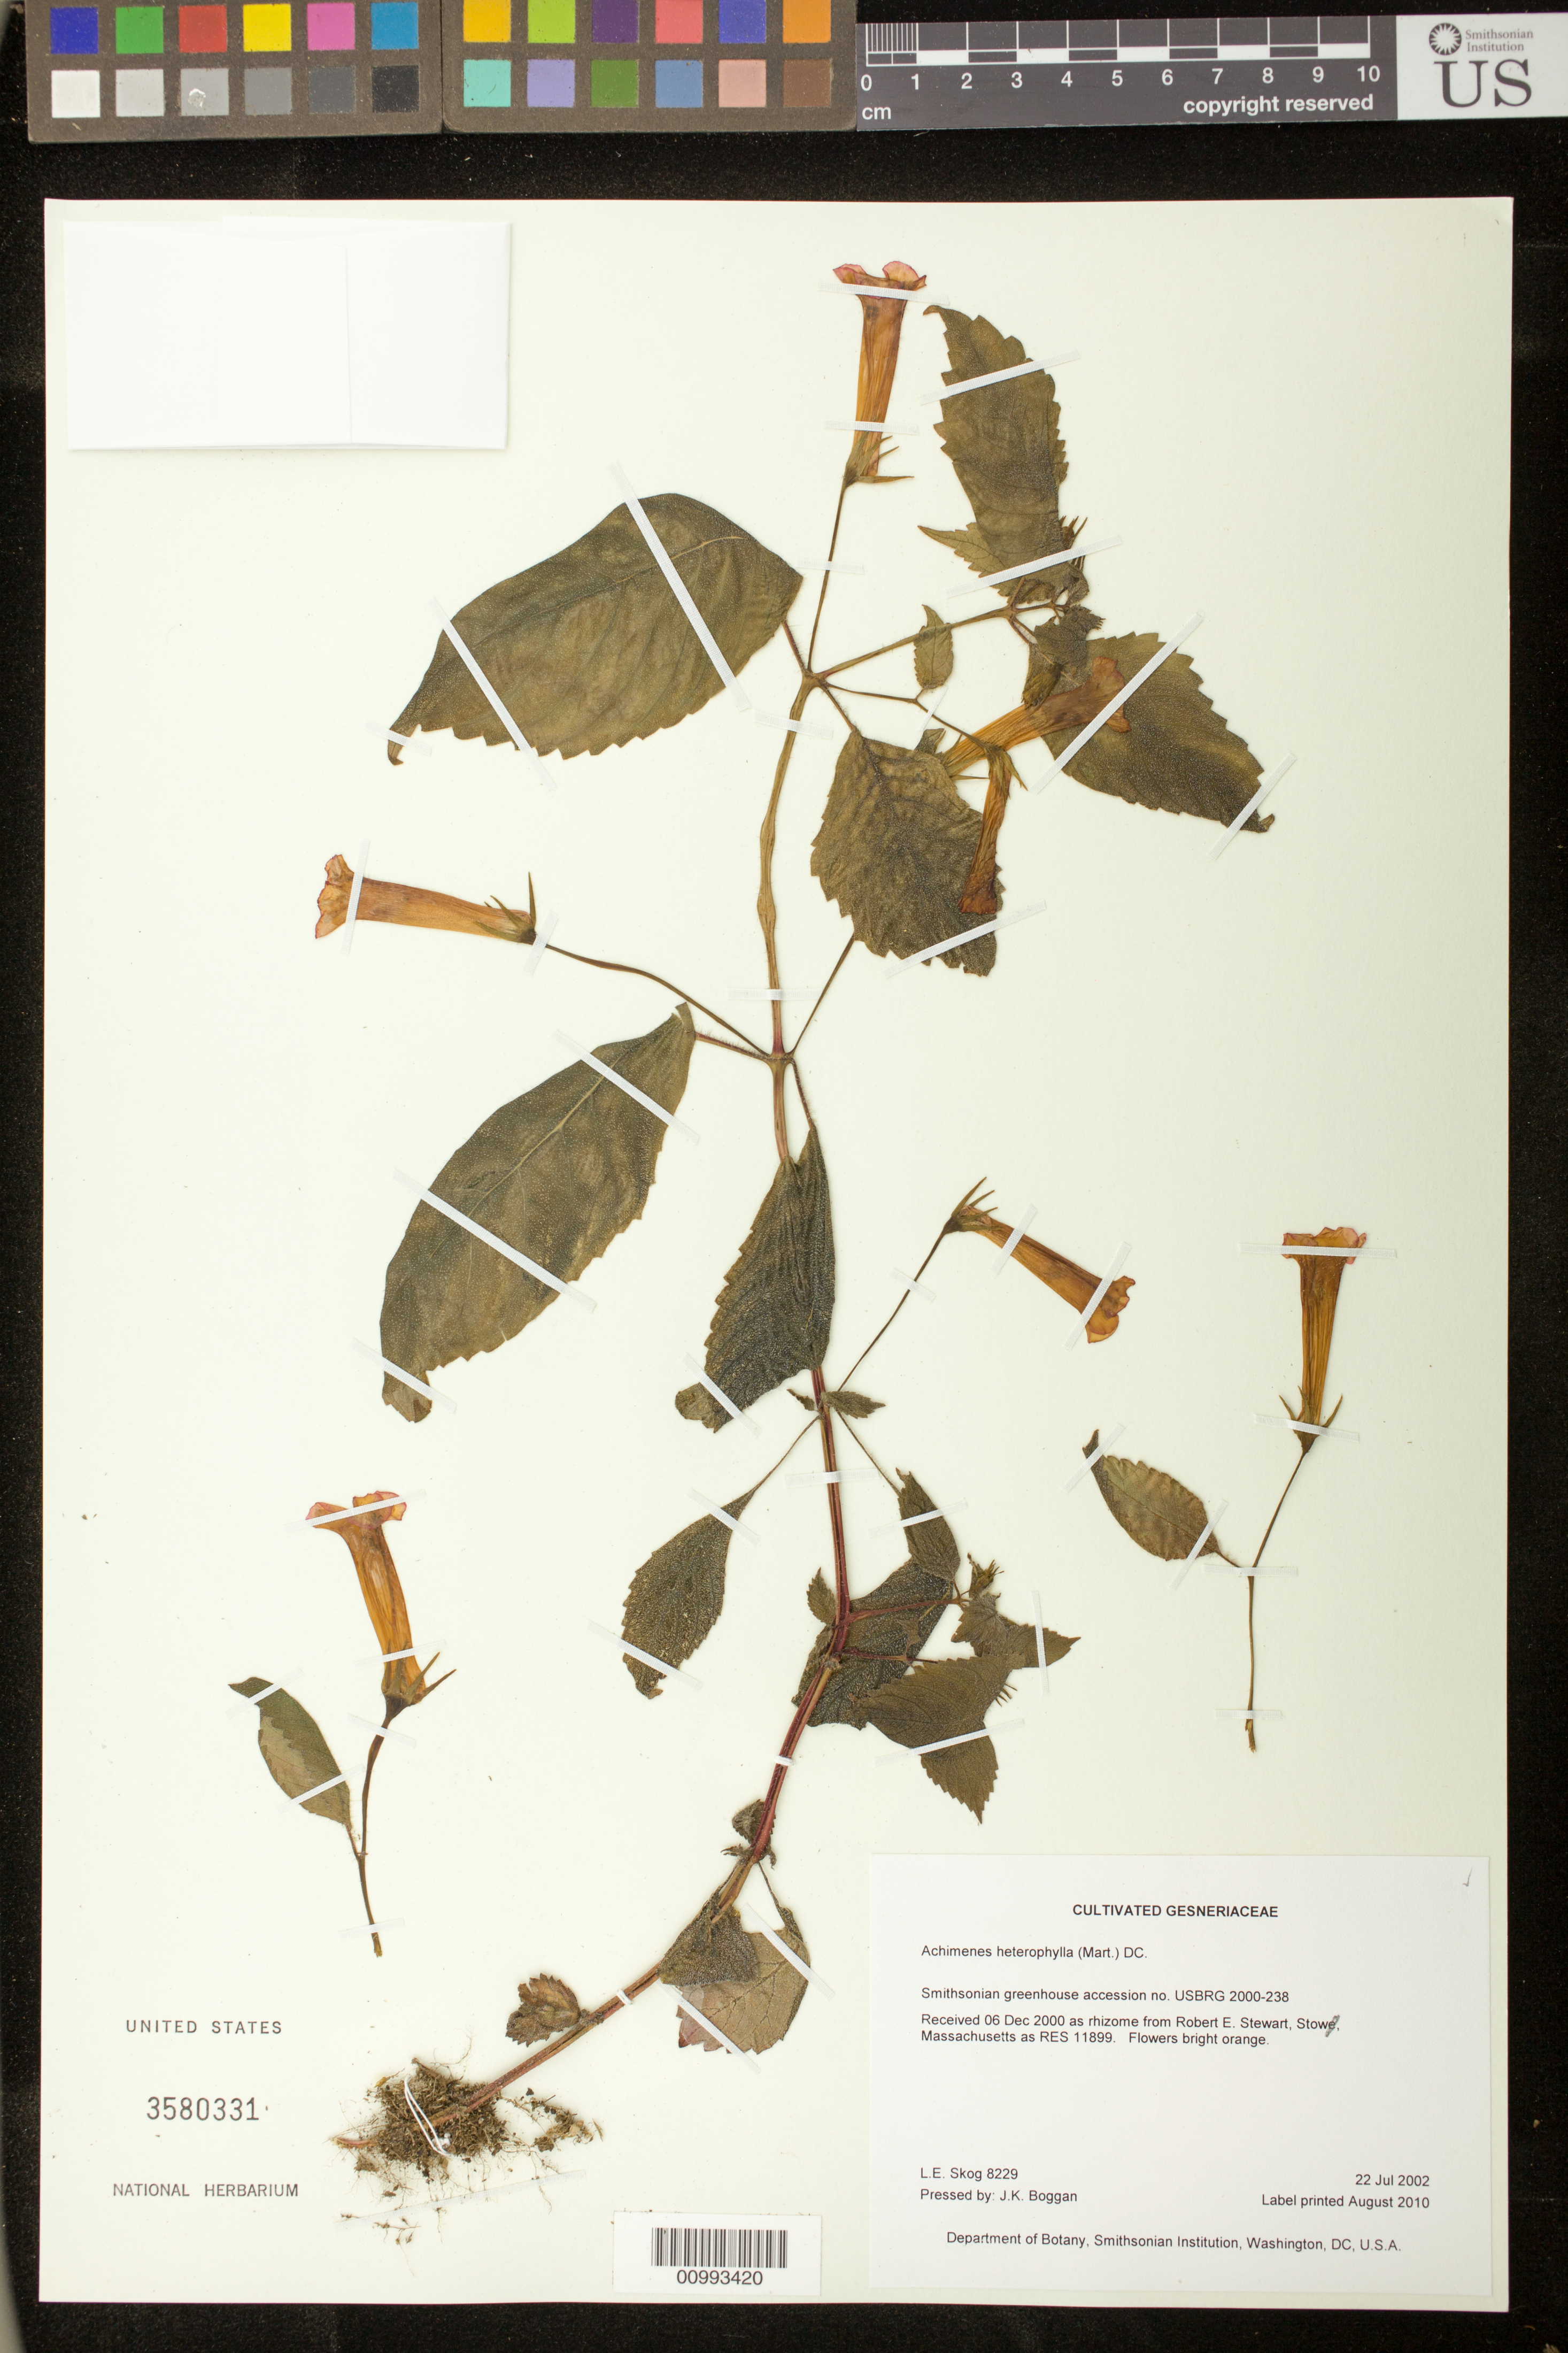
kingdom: Plantae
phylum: Tracheophyta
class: Magnoliopsida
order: Lamiales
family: Gesneriaceae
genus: Achimenes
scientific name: Achimenes heterophylla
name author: (Mart.) DC.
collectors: L. E. Skog & J. K. Boggan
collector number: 8229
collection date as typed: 22 Jul 2002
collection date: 2002-07-22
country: United States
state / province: District of Columbia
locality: Department of Botany, Smithsonian Institution, Washington, DC, U.S.A.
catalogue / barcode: US 3580331